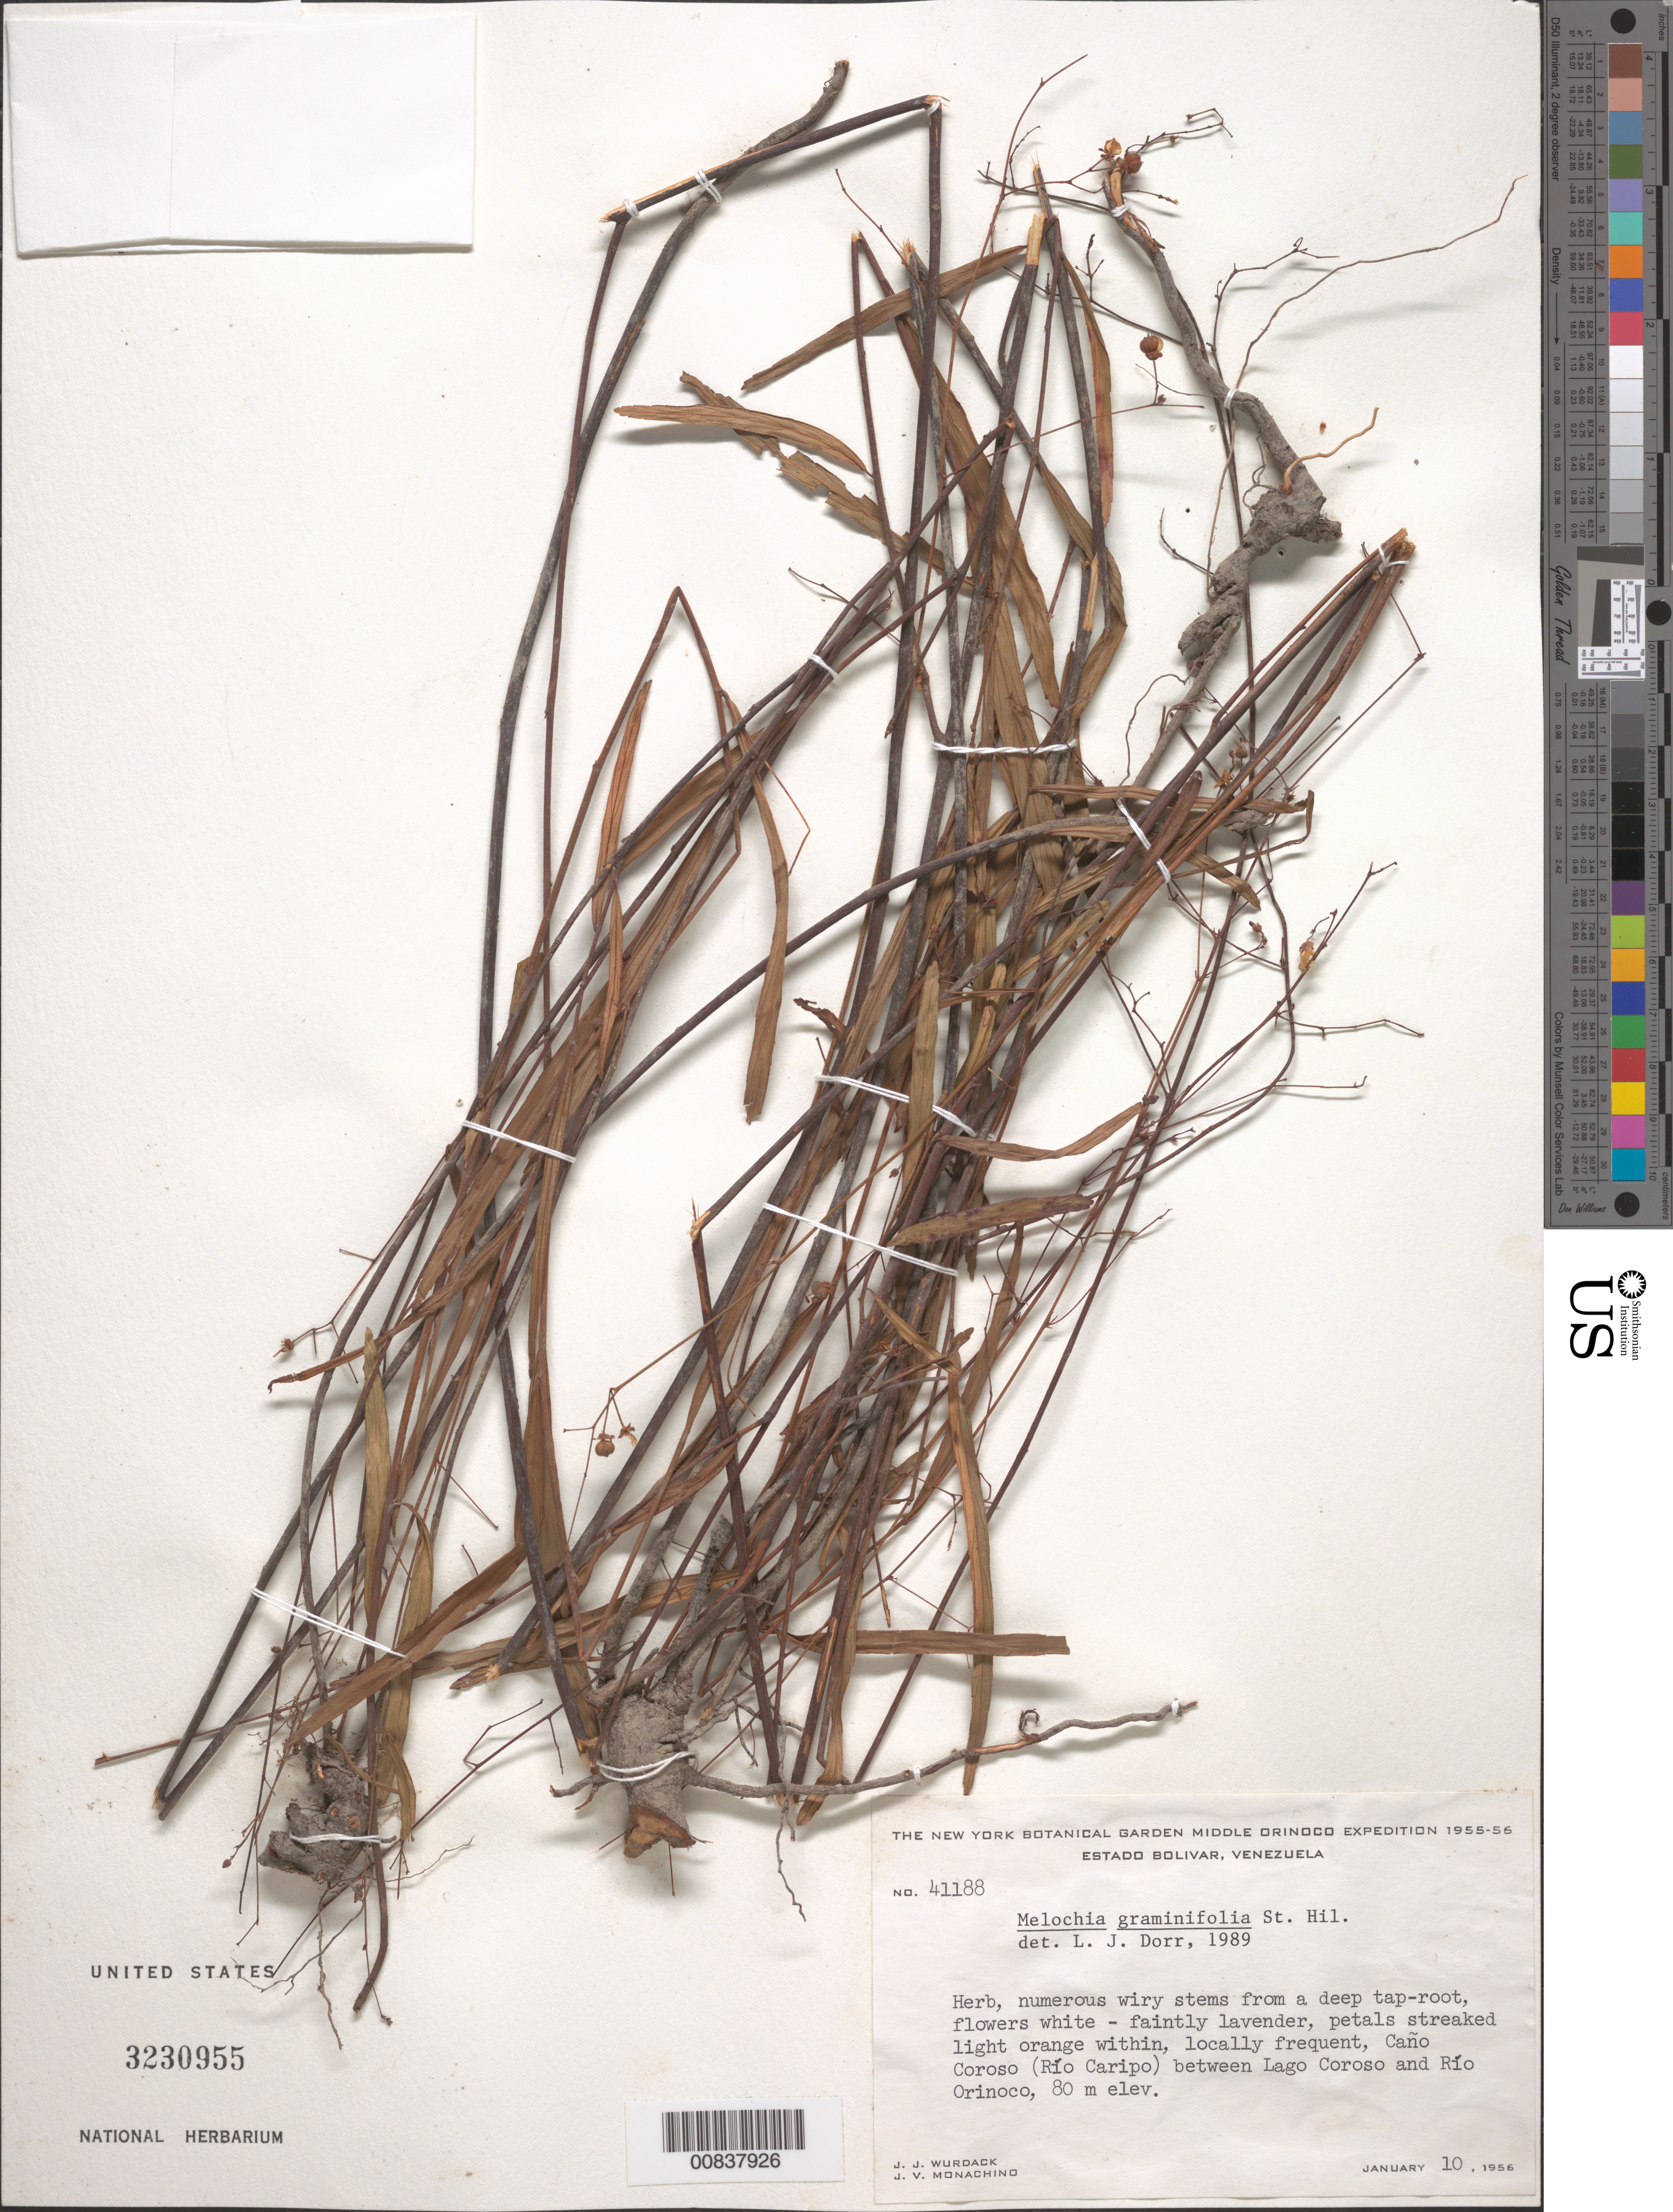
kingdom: Plantae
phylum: Tracheophyta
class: Magnoliopsida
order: Malvales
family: Malvaceae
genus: Melochia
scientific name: Melochia graminifolia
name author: A. St.-Hil.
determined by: Dorr, L. J., (BOT), Smithsonian Institution - National Museum of Natural History (UNITED STATES)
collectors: J. J. Wurdack & J. V. Monachino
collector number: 41188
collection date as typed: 10-Jan-56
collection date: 1956-01-10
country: Venezuela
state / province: Bolívar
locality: Caño Coroso (Río Caripo) between Río Orinoco and Lago Coroso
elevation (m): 80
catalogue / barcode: US 3230955